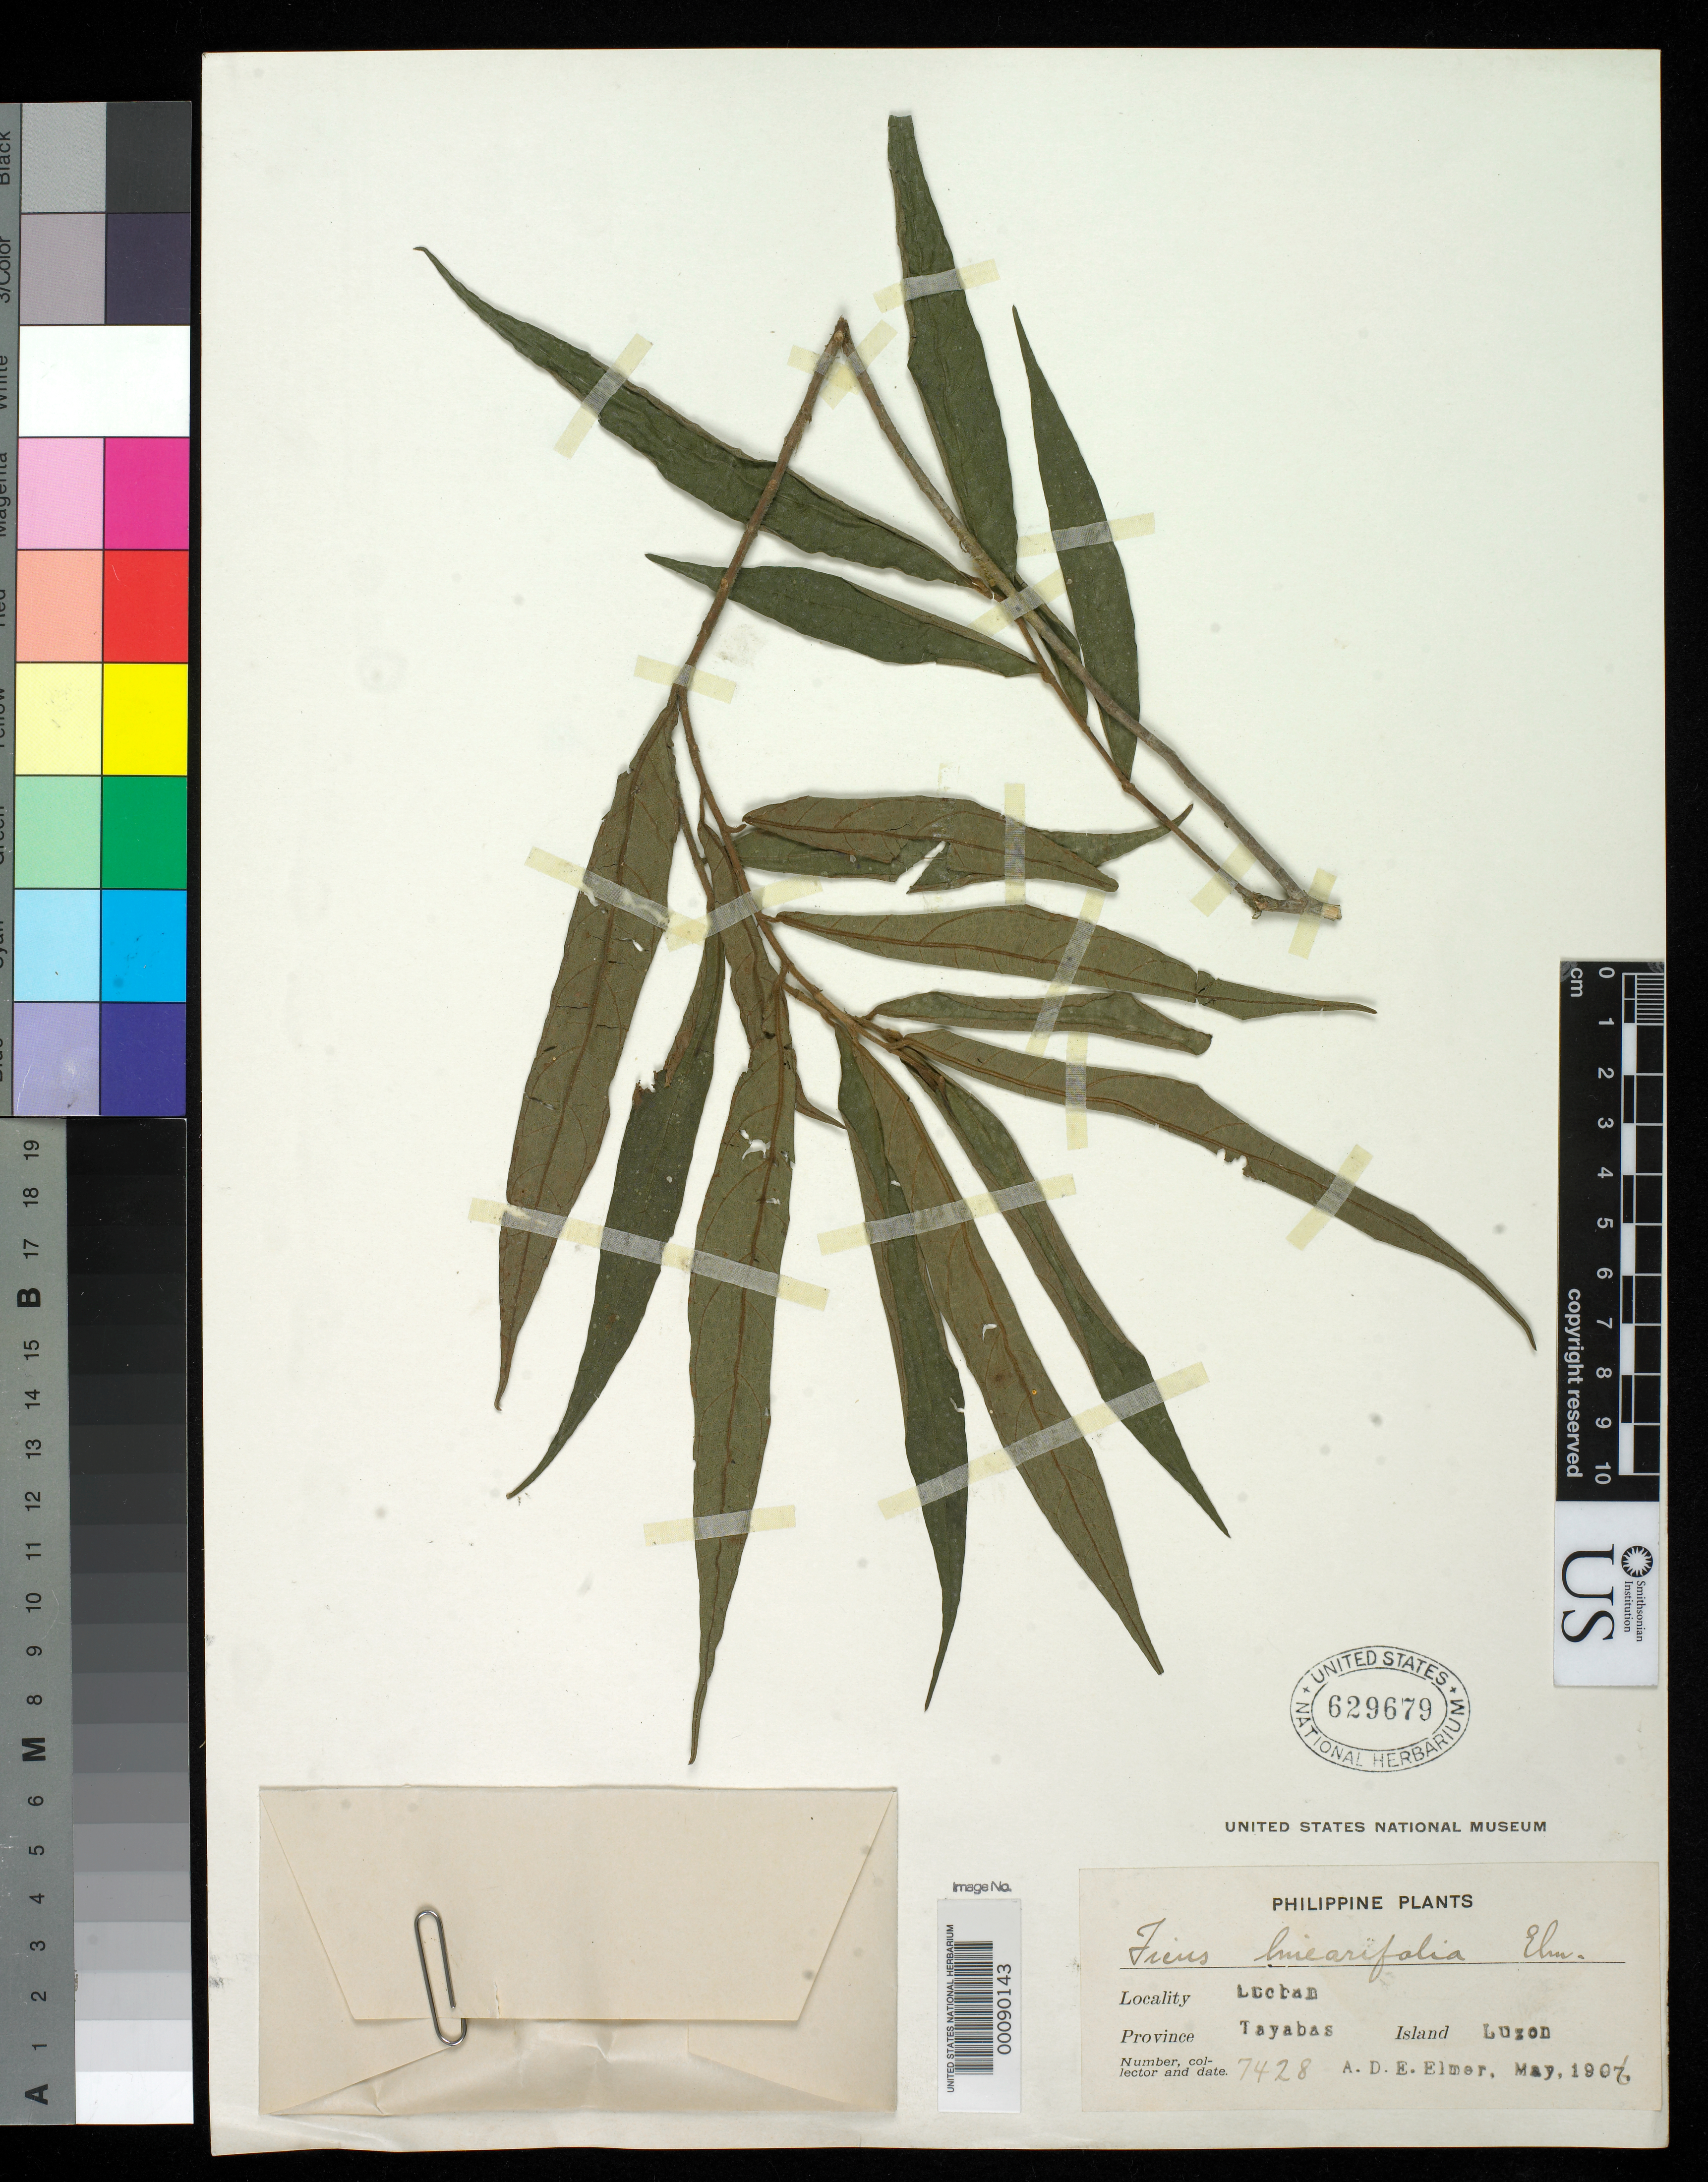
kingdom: Plantae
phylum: Tracheophyta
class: Magnoliopsida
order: Rosales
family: Moraceae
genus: Ficus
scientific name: Ficus linearifolia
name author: Elmer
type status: Isotype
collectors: A. D. E. Elmer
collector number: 7428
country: Philippines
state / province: Calabarzon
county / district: Quezon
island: Luzon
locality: Lucban, Province of Tayabas, Luzon.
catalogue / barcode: US 629679